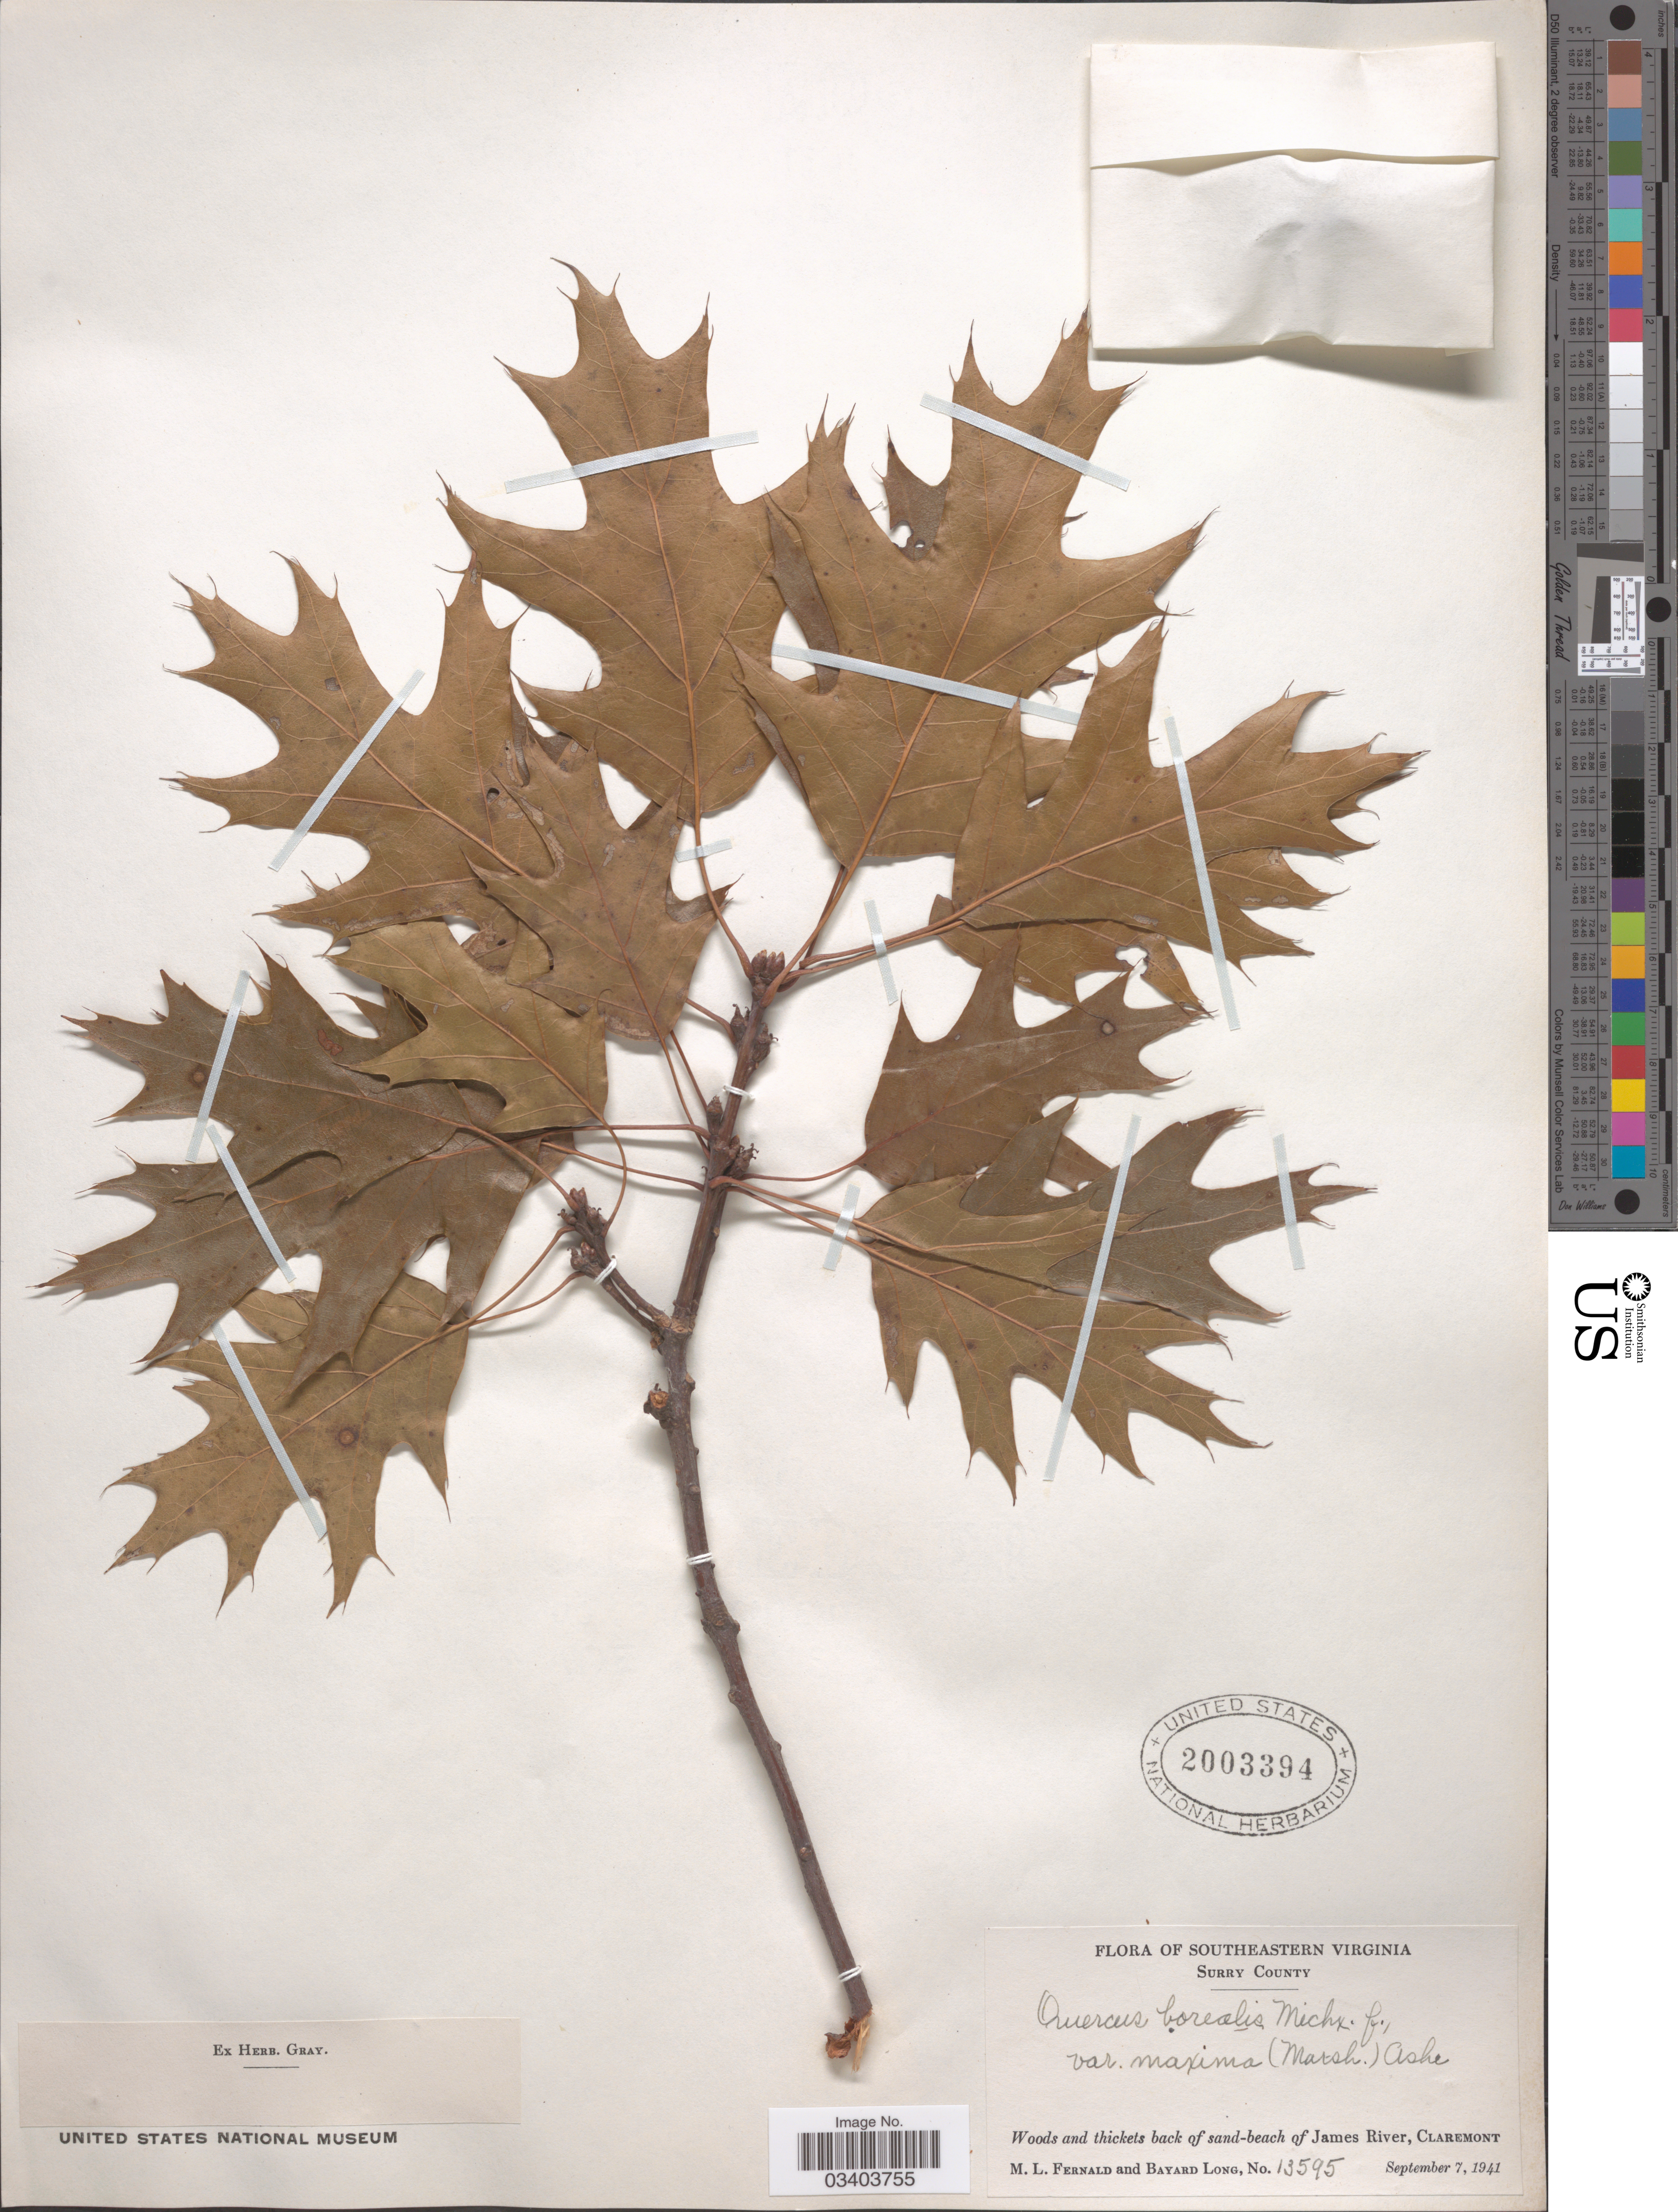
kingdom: Plantae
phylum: Tracheophyta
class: Magnoliopsida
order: Fagales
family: Fagaceae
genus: Quercus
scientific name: Quercus borealis var. maxima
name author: (Marshall) Sarg.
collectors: M. L. Fernald & B. Long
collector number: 13595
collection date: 1941-09-07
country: United States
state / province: Virginia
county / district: Surry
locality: Southeastern Virginia. Surry County. James River, Claremont.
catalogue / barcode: US 2003394